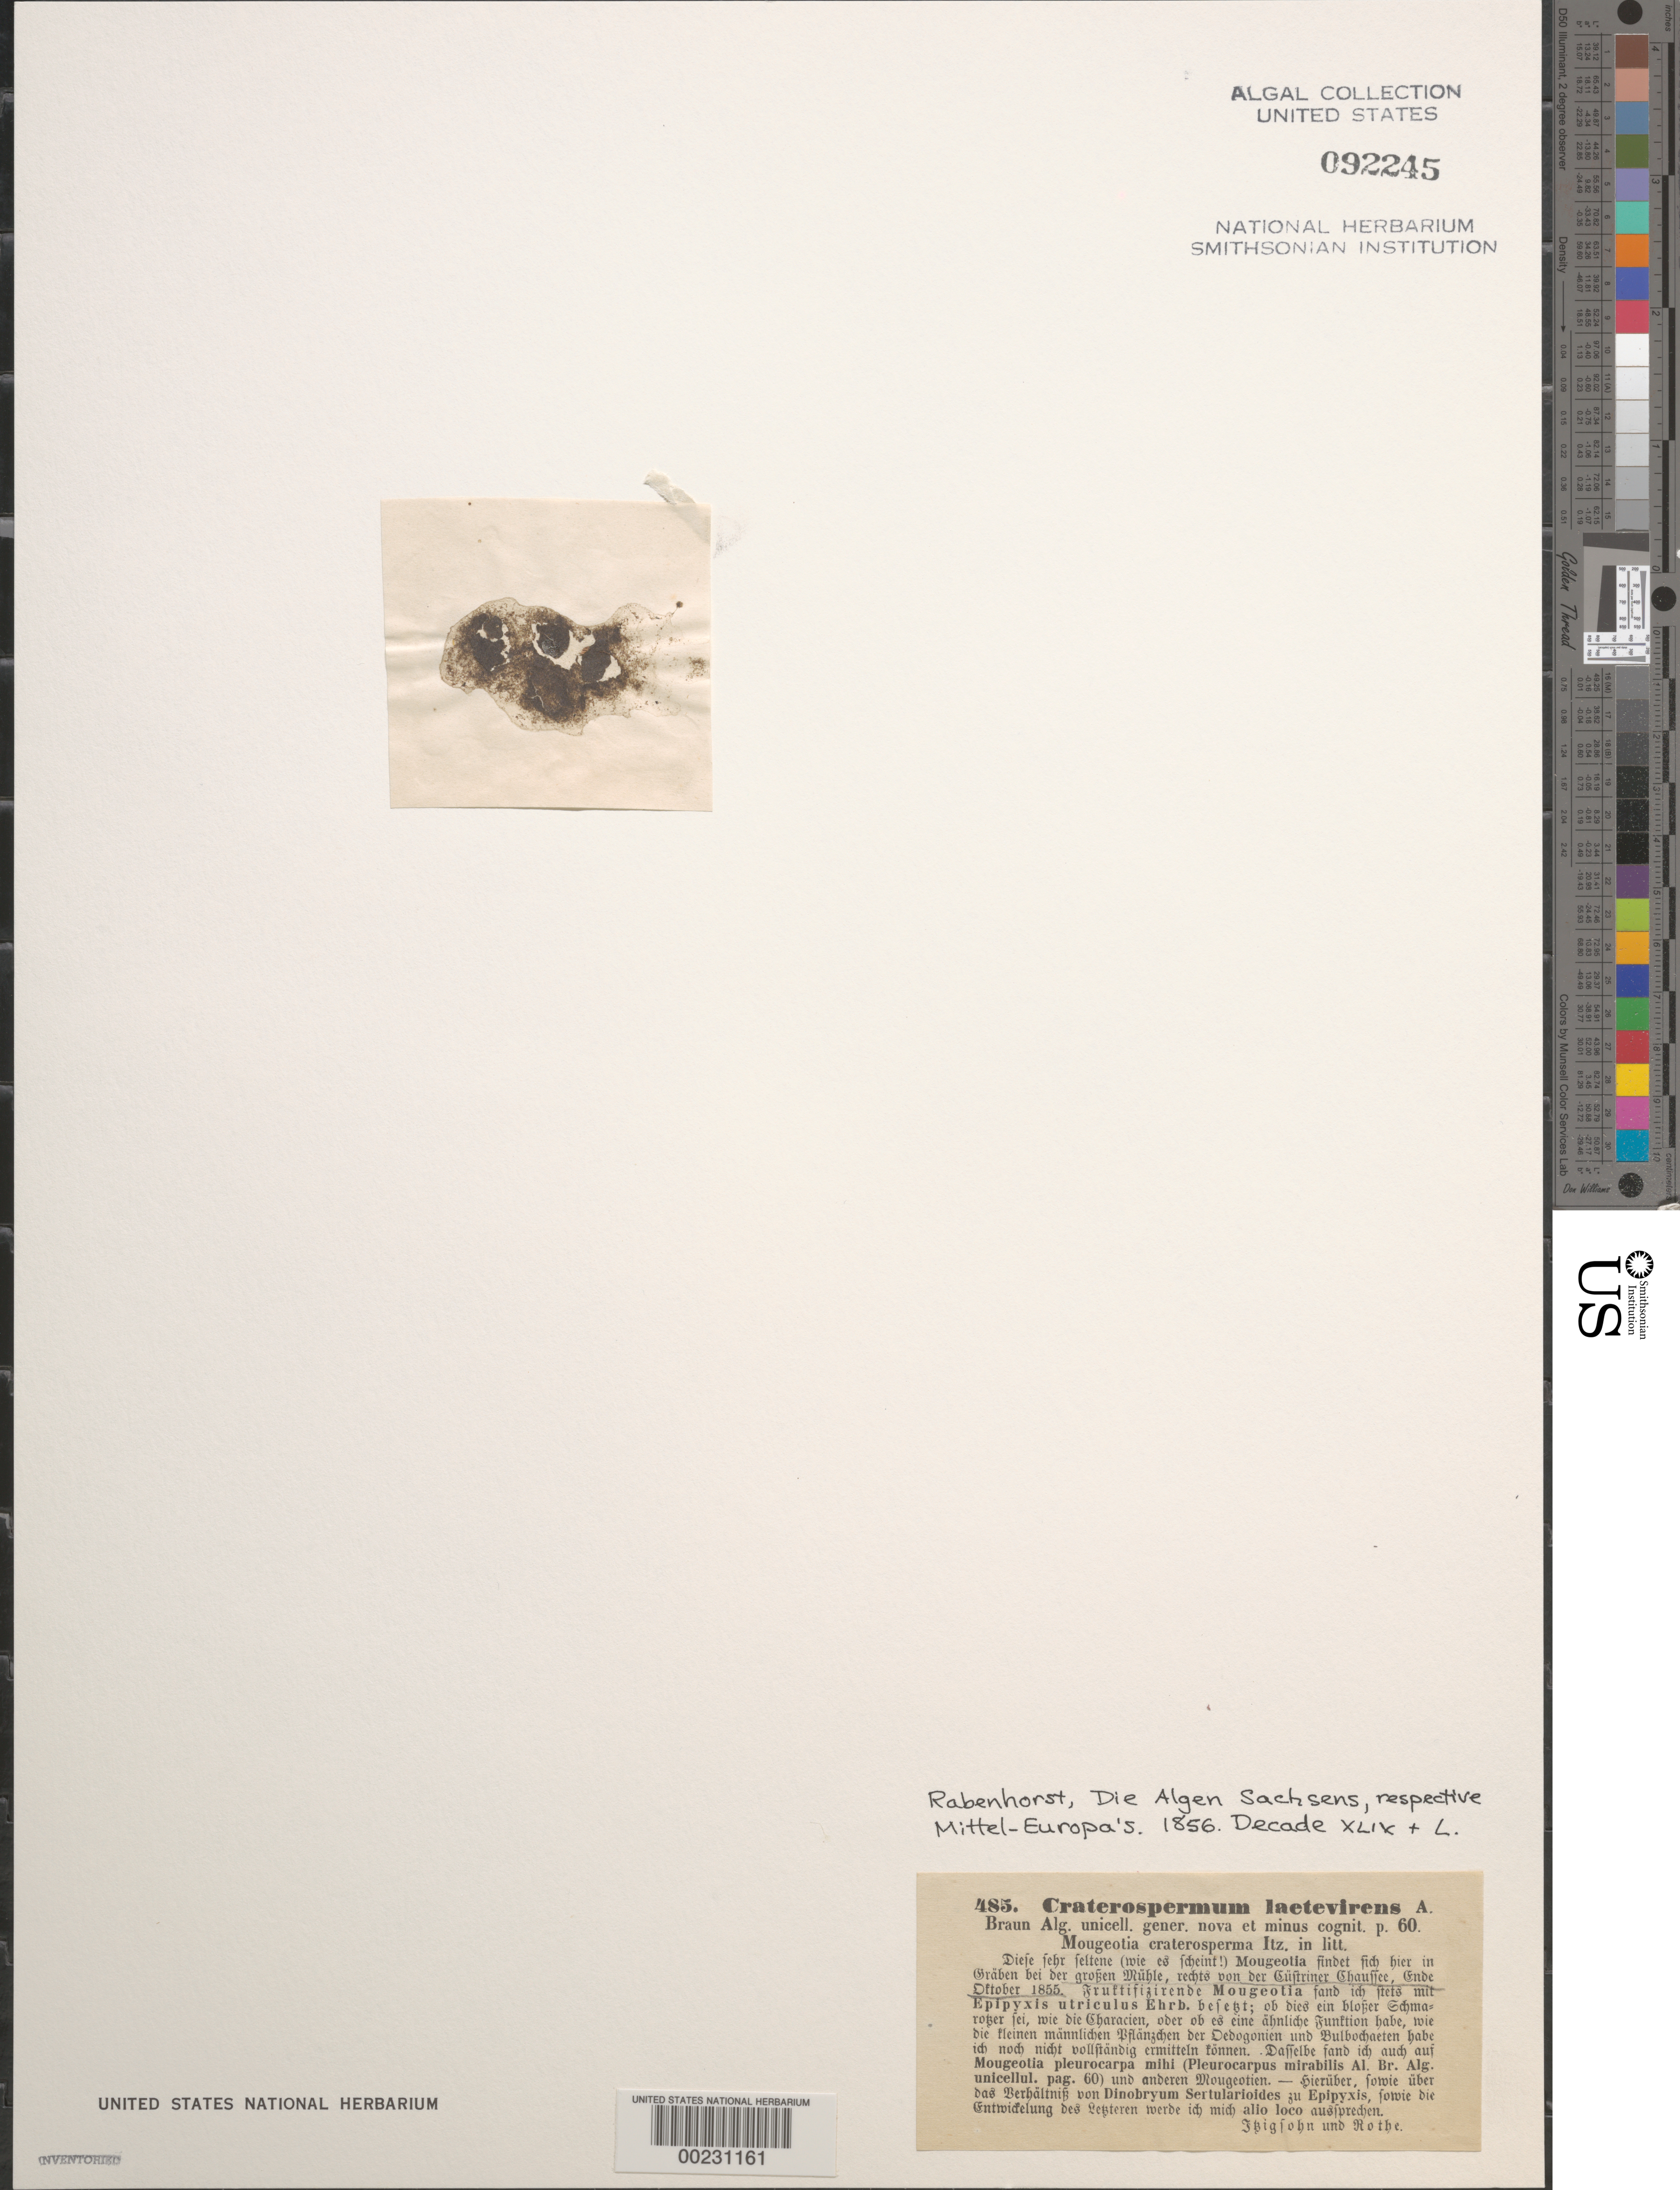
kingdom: Plantae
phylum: Charophyta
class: Zygnematophyceae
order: Zygnematales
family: Zygnemataceae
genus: Mougeotia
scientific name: Mougeotia laetevirens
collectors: H. Itzigsohn & Rothe, --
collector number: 485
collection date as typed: Oct 1855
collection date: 1855-10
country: Poland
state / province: Lubuskie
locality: Grosse muehle, near kustriner chaussee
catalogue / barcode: US 92245